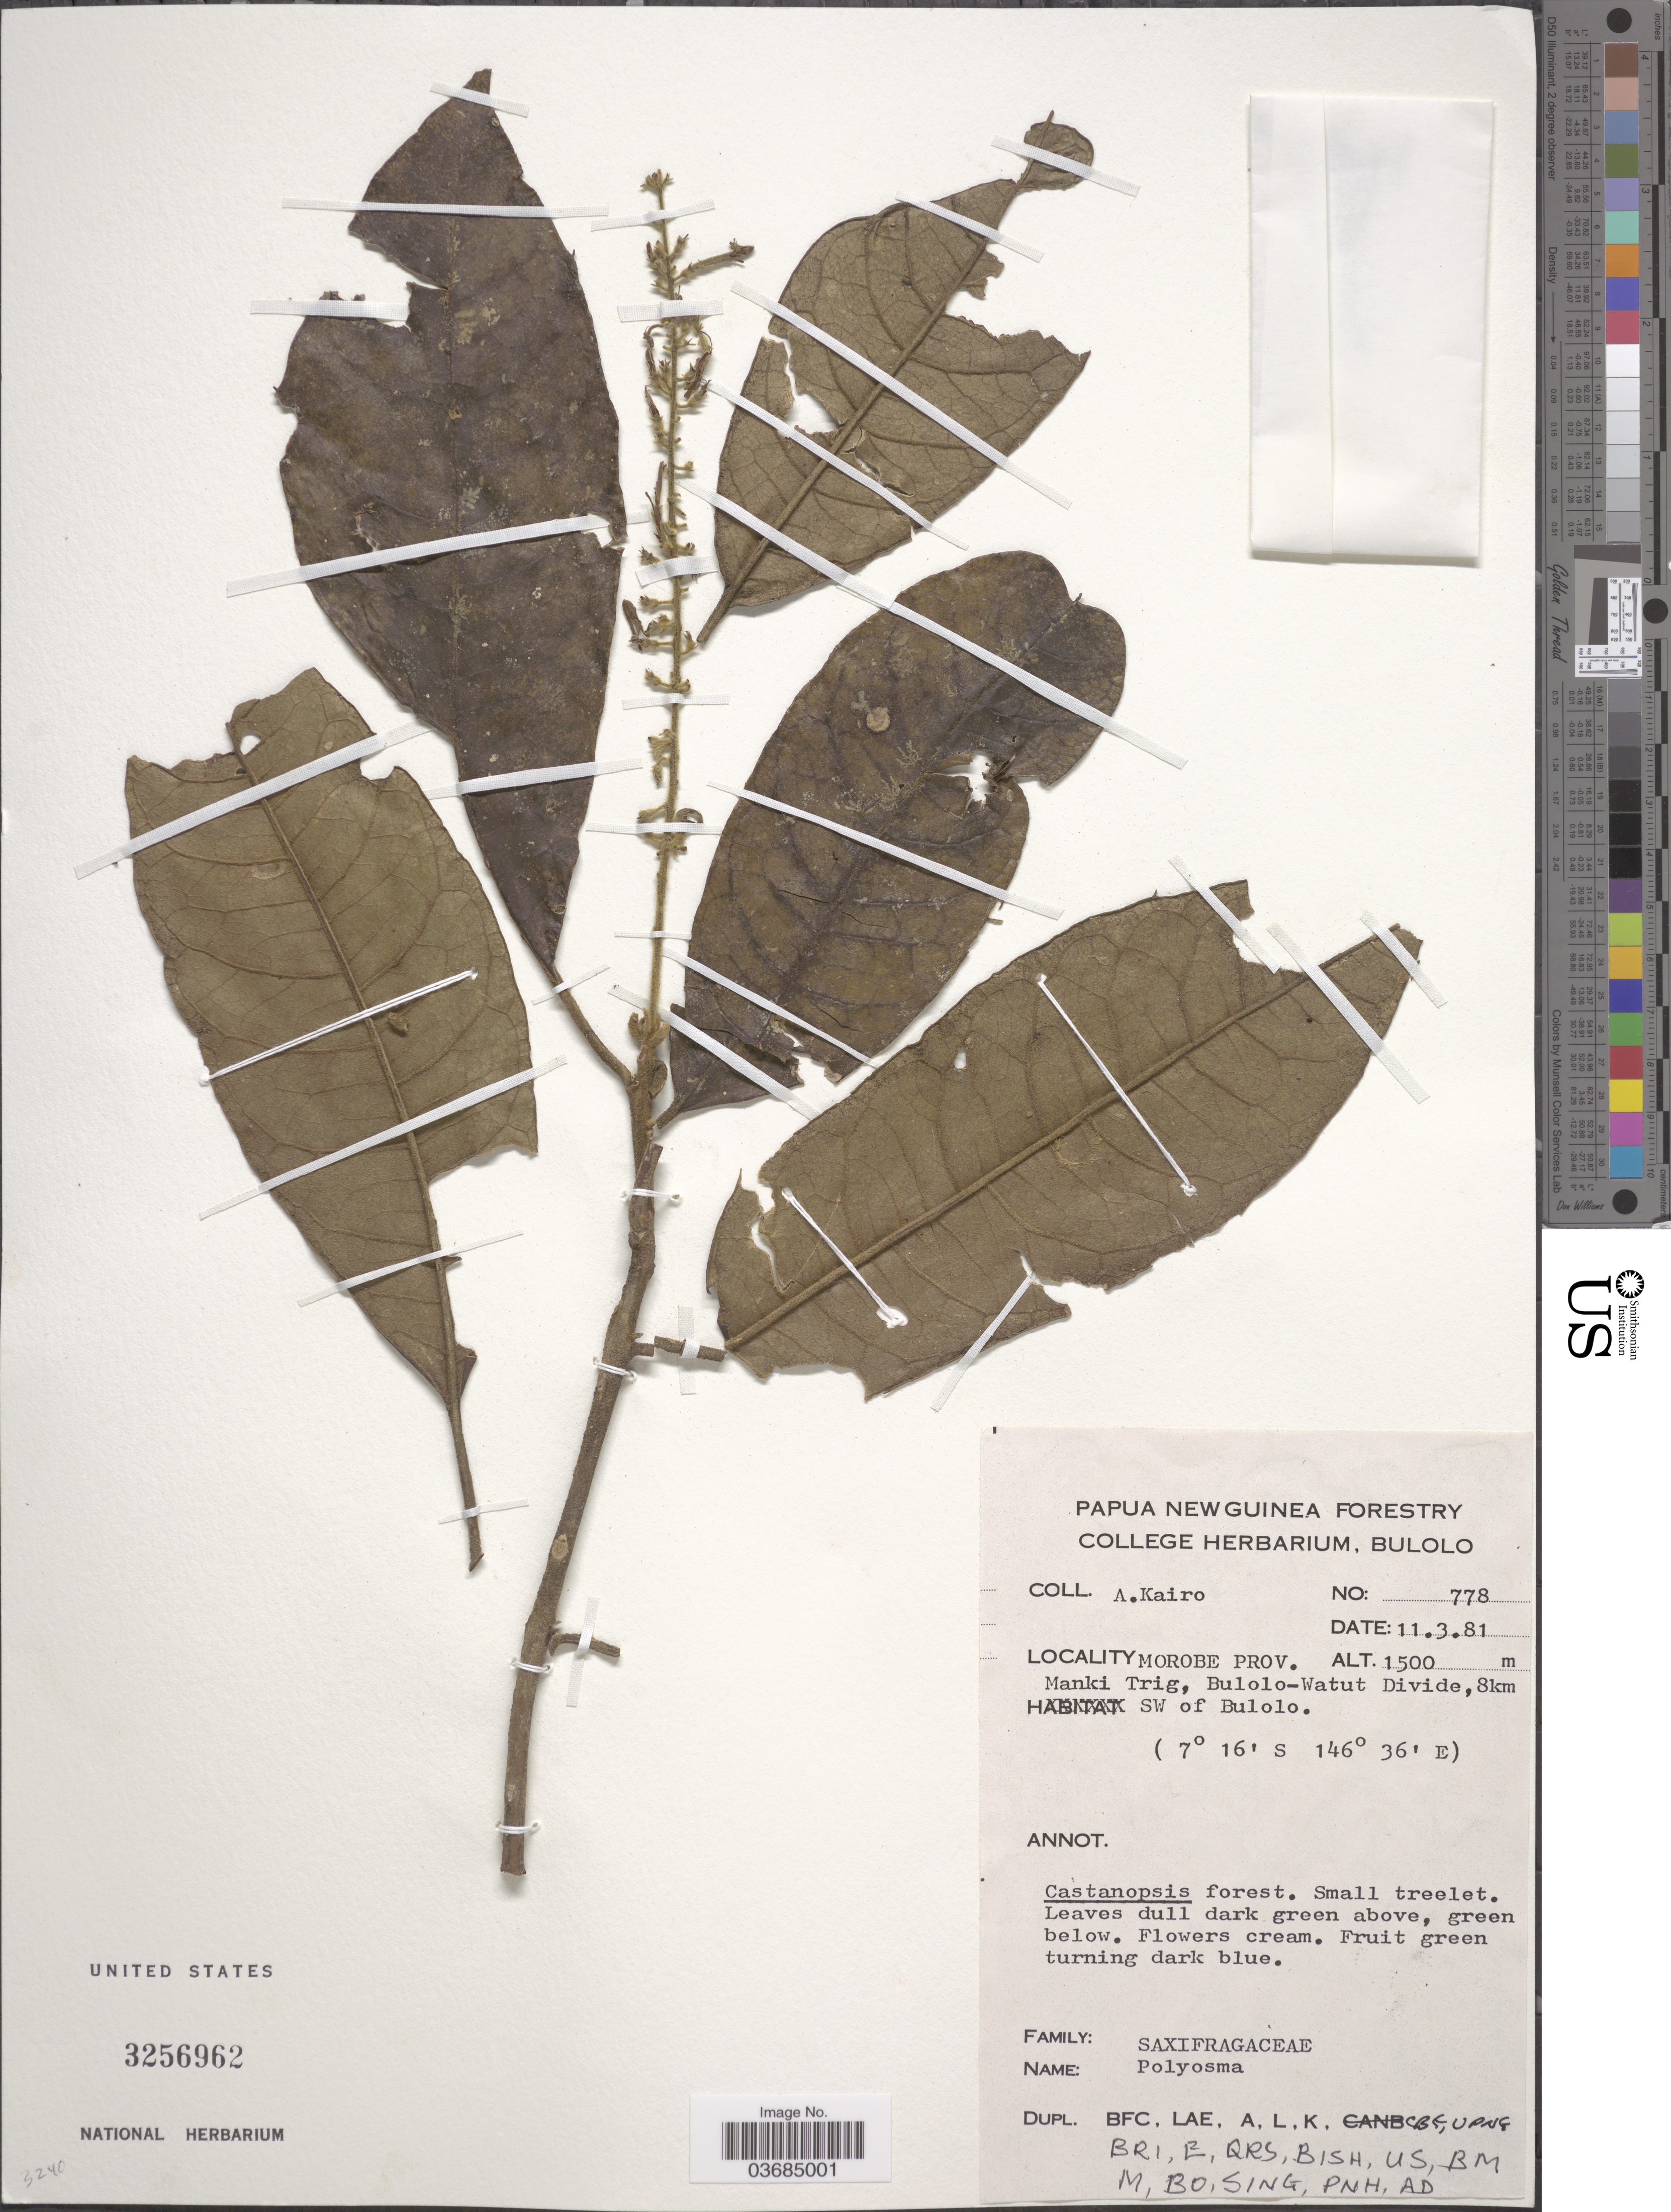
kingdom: Plantae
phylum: Tracheophyta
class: Magnoliopsida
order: Escalloniales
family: Escalloniaceae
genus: Polyosma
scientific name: Polyosma sp.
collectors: A. Kairo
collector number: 778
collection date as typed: Transcribed d/m/y: 11/3/81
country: Papua New Guinea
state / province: Morobe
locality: Manki Trig, Bulolo-Watut Divide, 8km SW of Bulolo.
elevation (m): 1500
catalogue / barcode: US 3256962